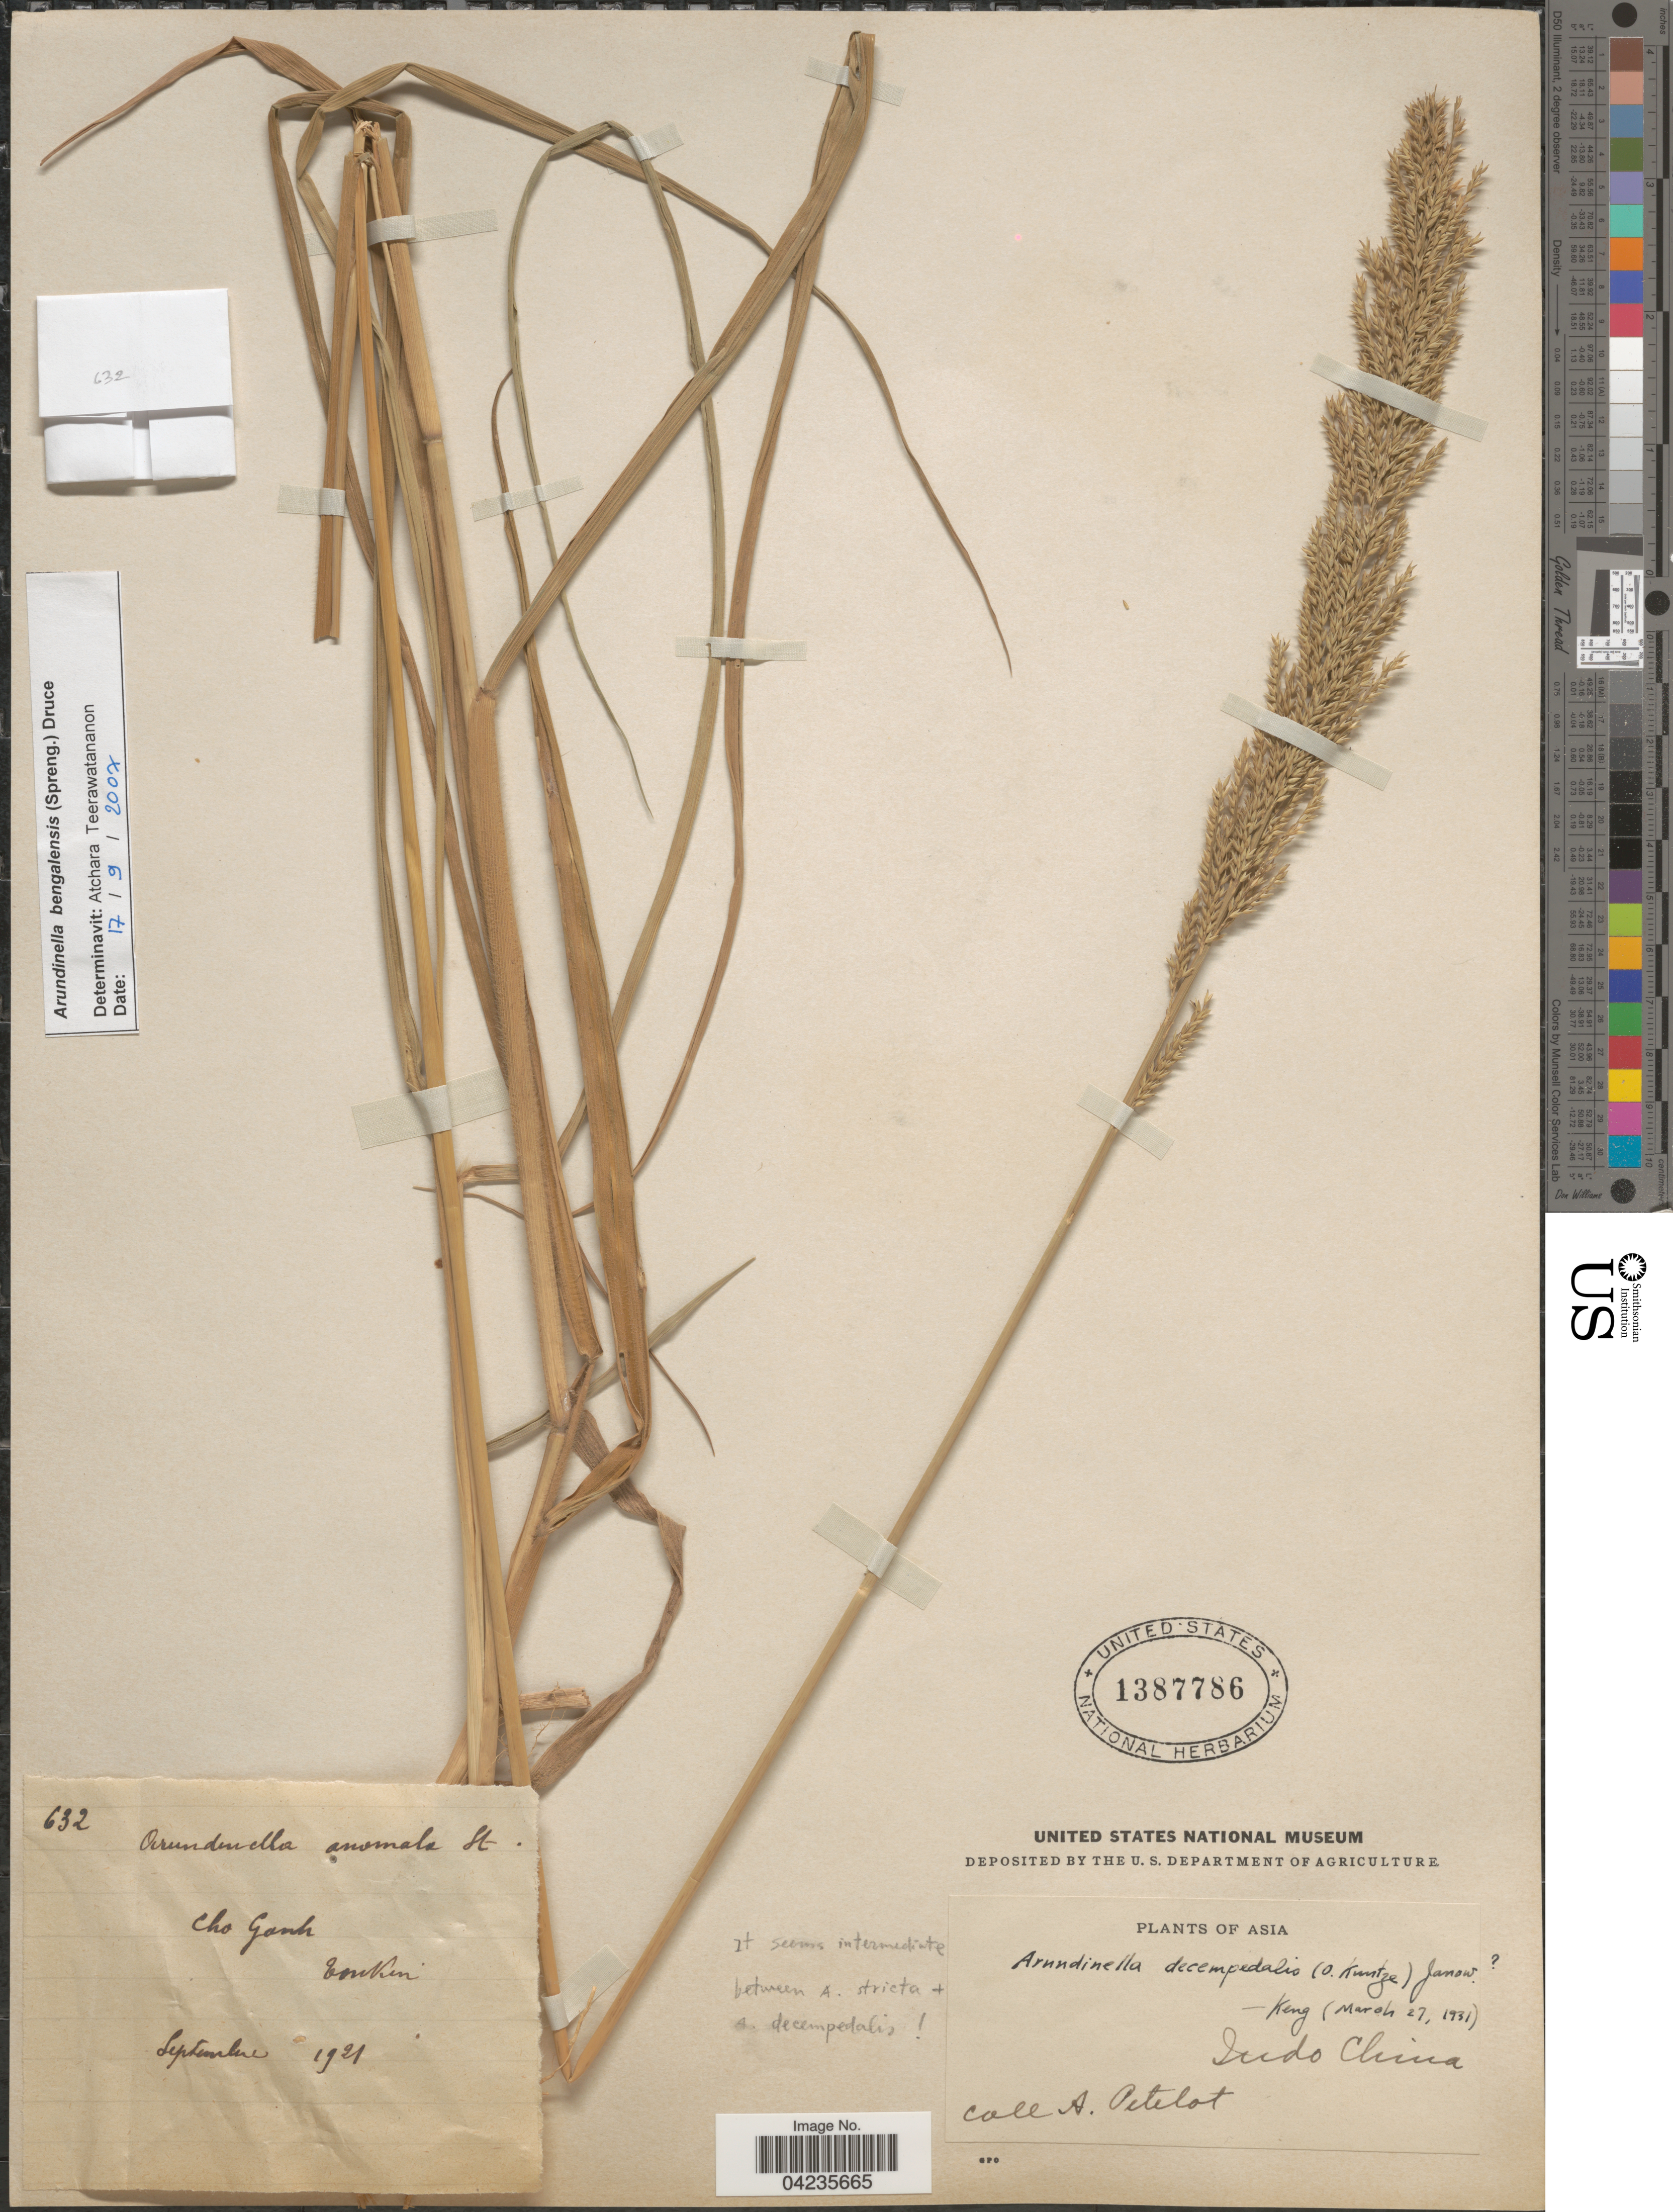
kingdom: Plantae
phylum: Tracheophyta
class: Liliopsida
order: Poales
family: Poaceae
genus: Arundinella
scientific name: Arundinella bengalensis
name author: (Spreng.) Druce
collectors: A. Petelot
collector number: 632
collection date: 1921-09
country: Vietnam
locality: Asia. Indo China. Cho Ganh. Tonkin.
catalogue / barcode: US 1387786